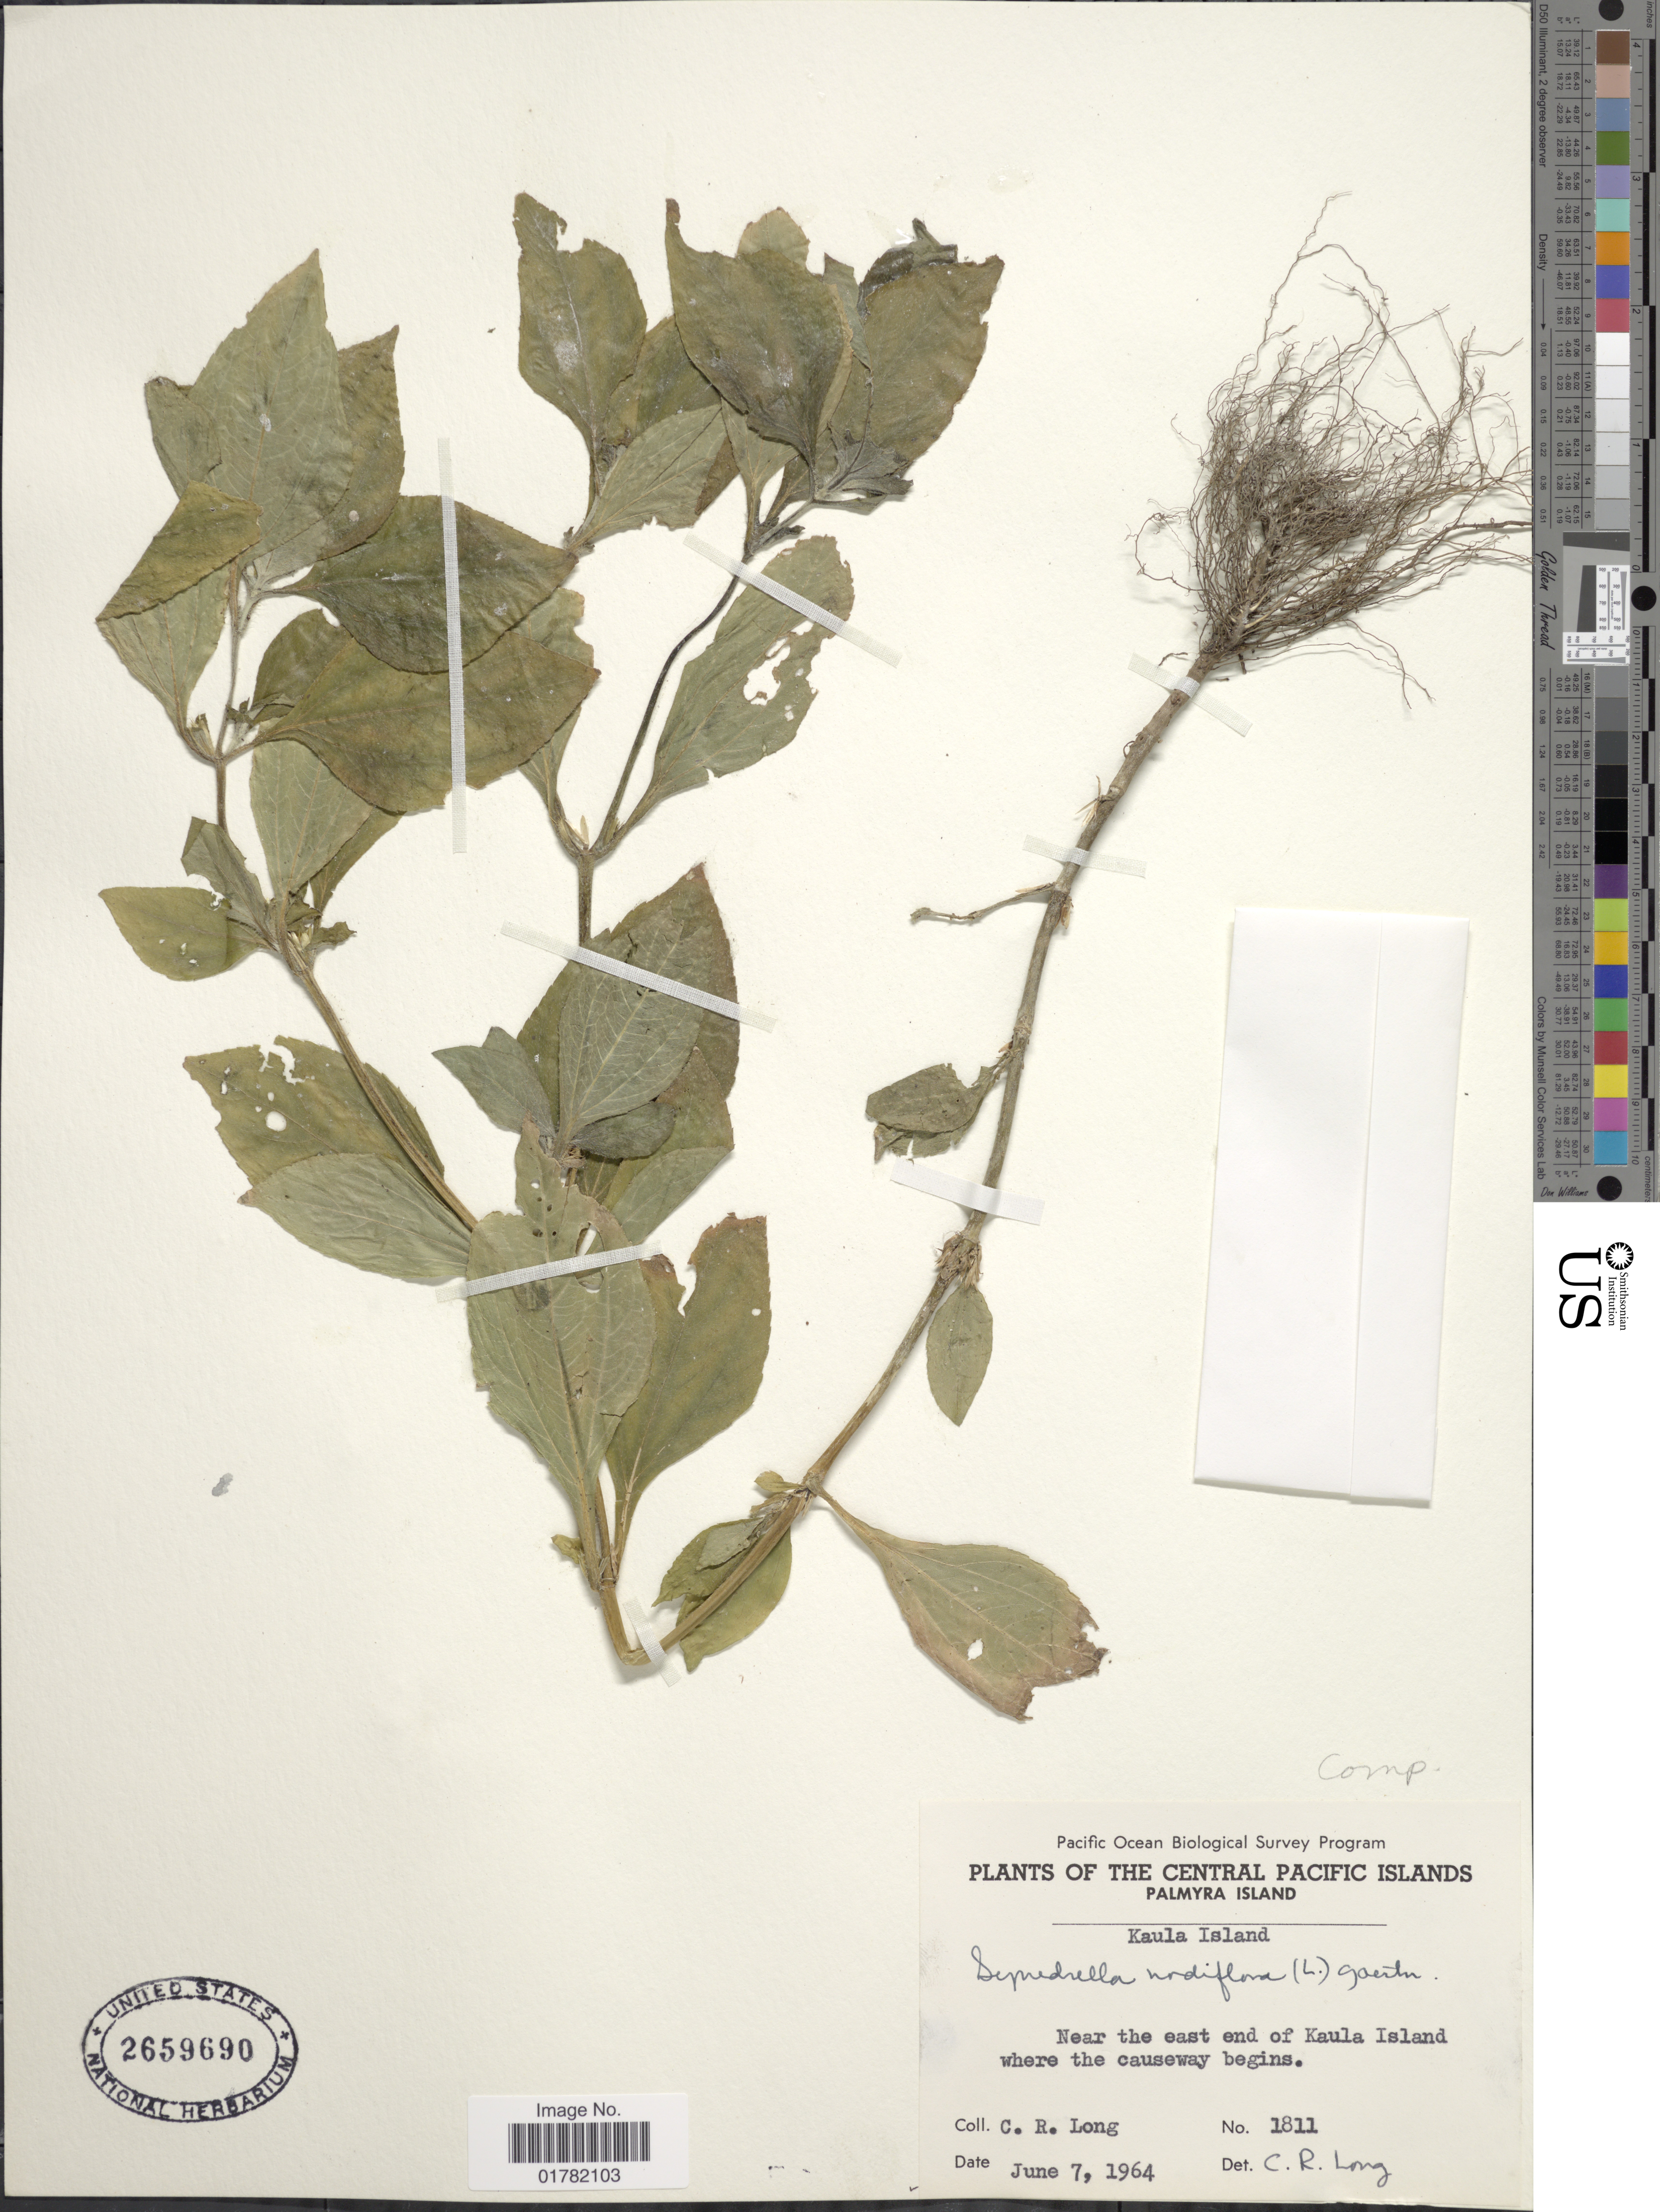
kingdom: Plantae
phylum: Tracheophyta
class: Magnoliopsida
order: Asterales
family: Asteraceae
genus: Synedrella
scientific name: Synedrella nodiflora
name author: (L.) Gaertn.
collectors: C. R. Long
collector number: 1811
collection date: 1964-06-07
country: U.S. Administered Pacific Islands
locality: The Central Pacific Islands, Palmyra Island, Kaula Island, Near the east end of Kaula Island where the causeway begins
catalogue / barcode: US 2659690